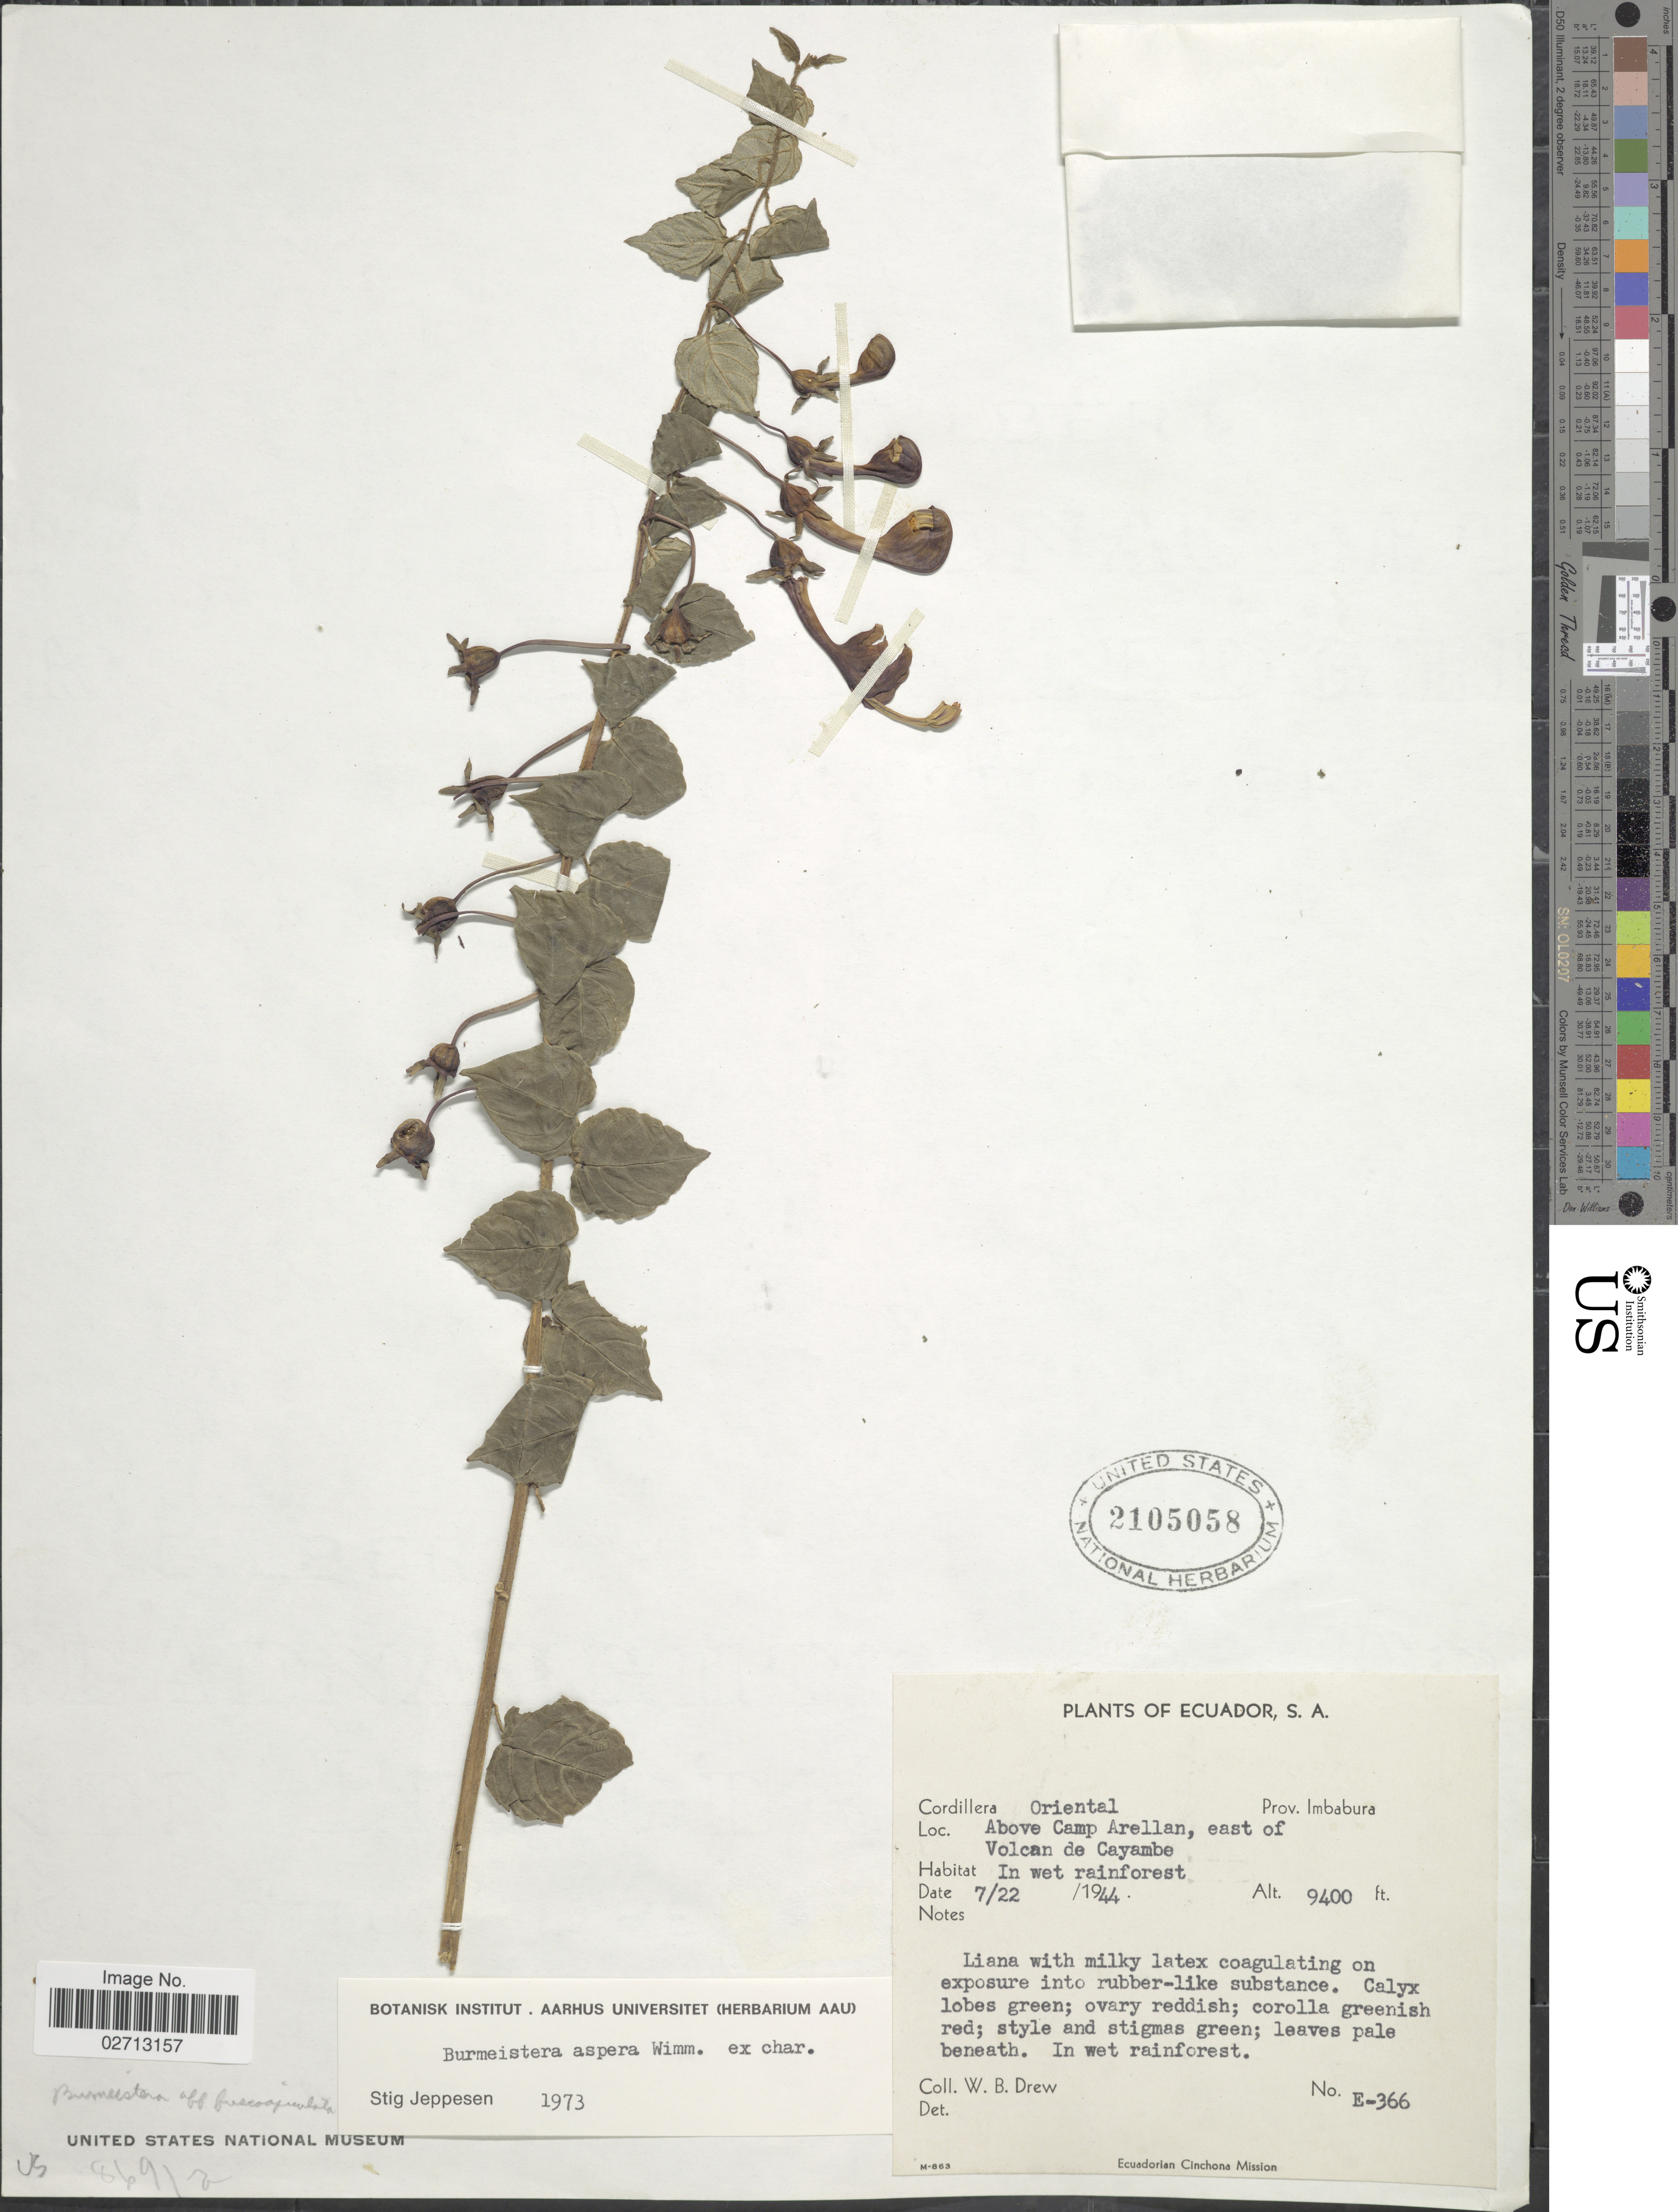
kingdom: Plantae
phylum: Tracheophyta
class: Magnoliopsida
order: Asterales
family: Campanulaceae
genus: Burmeistera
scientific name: Burmeistera aspera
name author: E. Wimm.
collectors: W. B. Drew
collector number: E-366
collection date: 1944-07-22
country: Ecuador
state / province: Imbabura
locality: Cordillera Oriental. Above Camp Arellan, east of Volcan de Cayambe.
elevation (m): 2865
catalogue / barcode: US 2105058